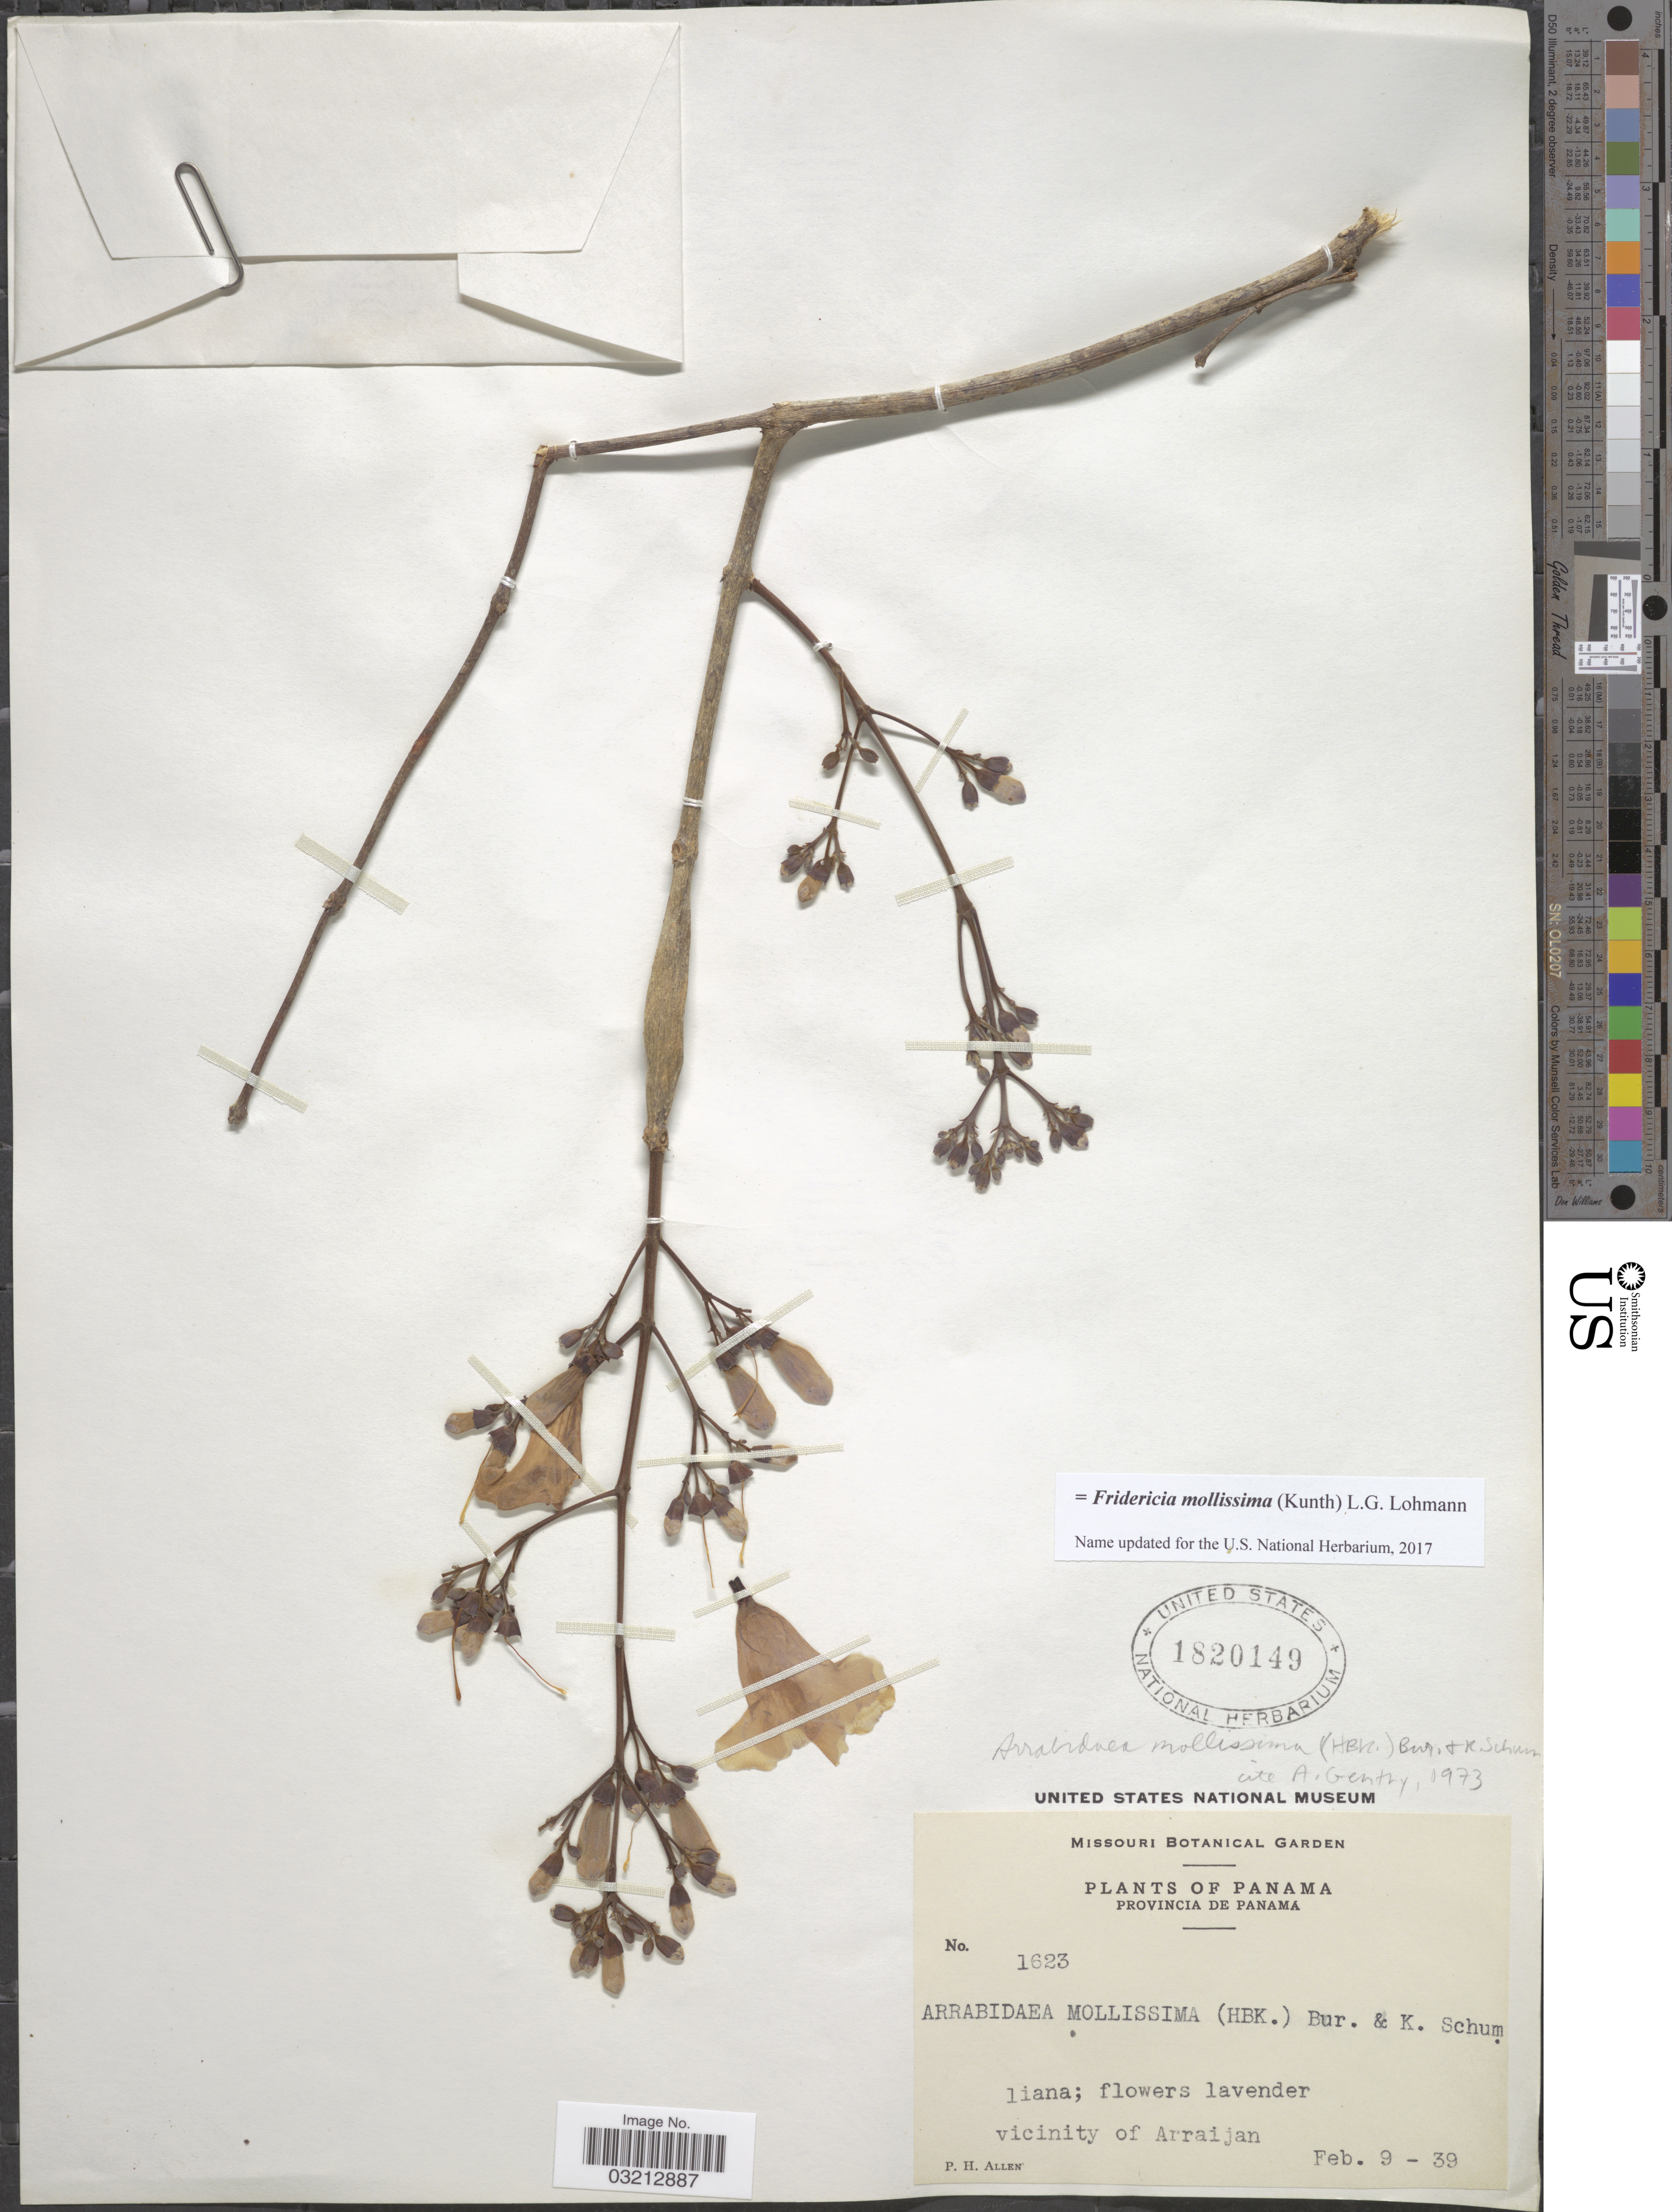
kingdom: Plantae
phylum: Tracheophyta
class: Magnoliopsida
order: Lamiales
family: Bignoniaceae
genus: Fridericia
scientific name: Fridericia mollissima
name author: (Kunth) L.G. Lohmann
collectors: P. H. Allen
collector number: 1623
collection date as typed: Transcribed d/m/y: 9/2/39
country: Panama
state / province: Panamá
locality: Vicinity of Arraijan.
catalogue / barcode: US 1820149